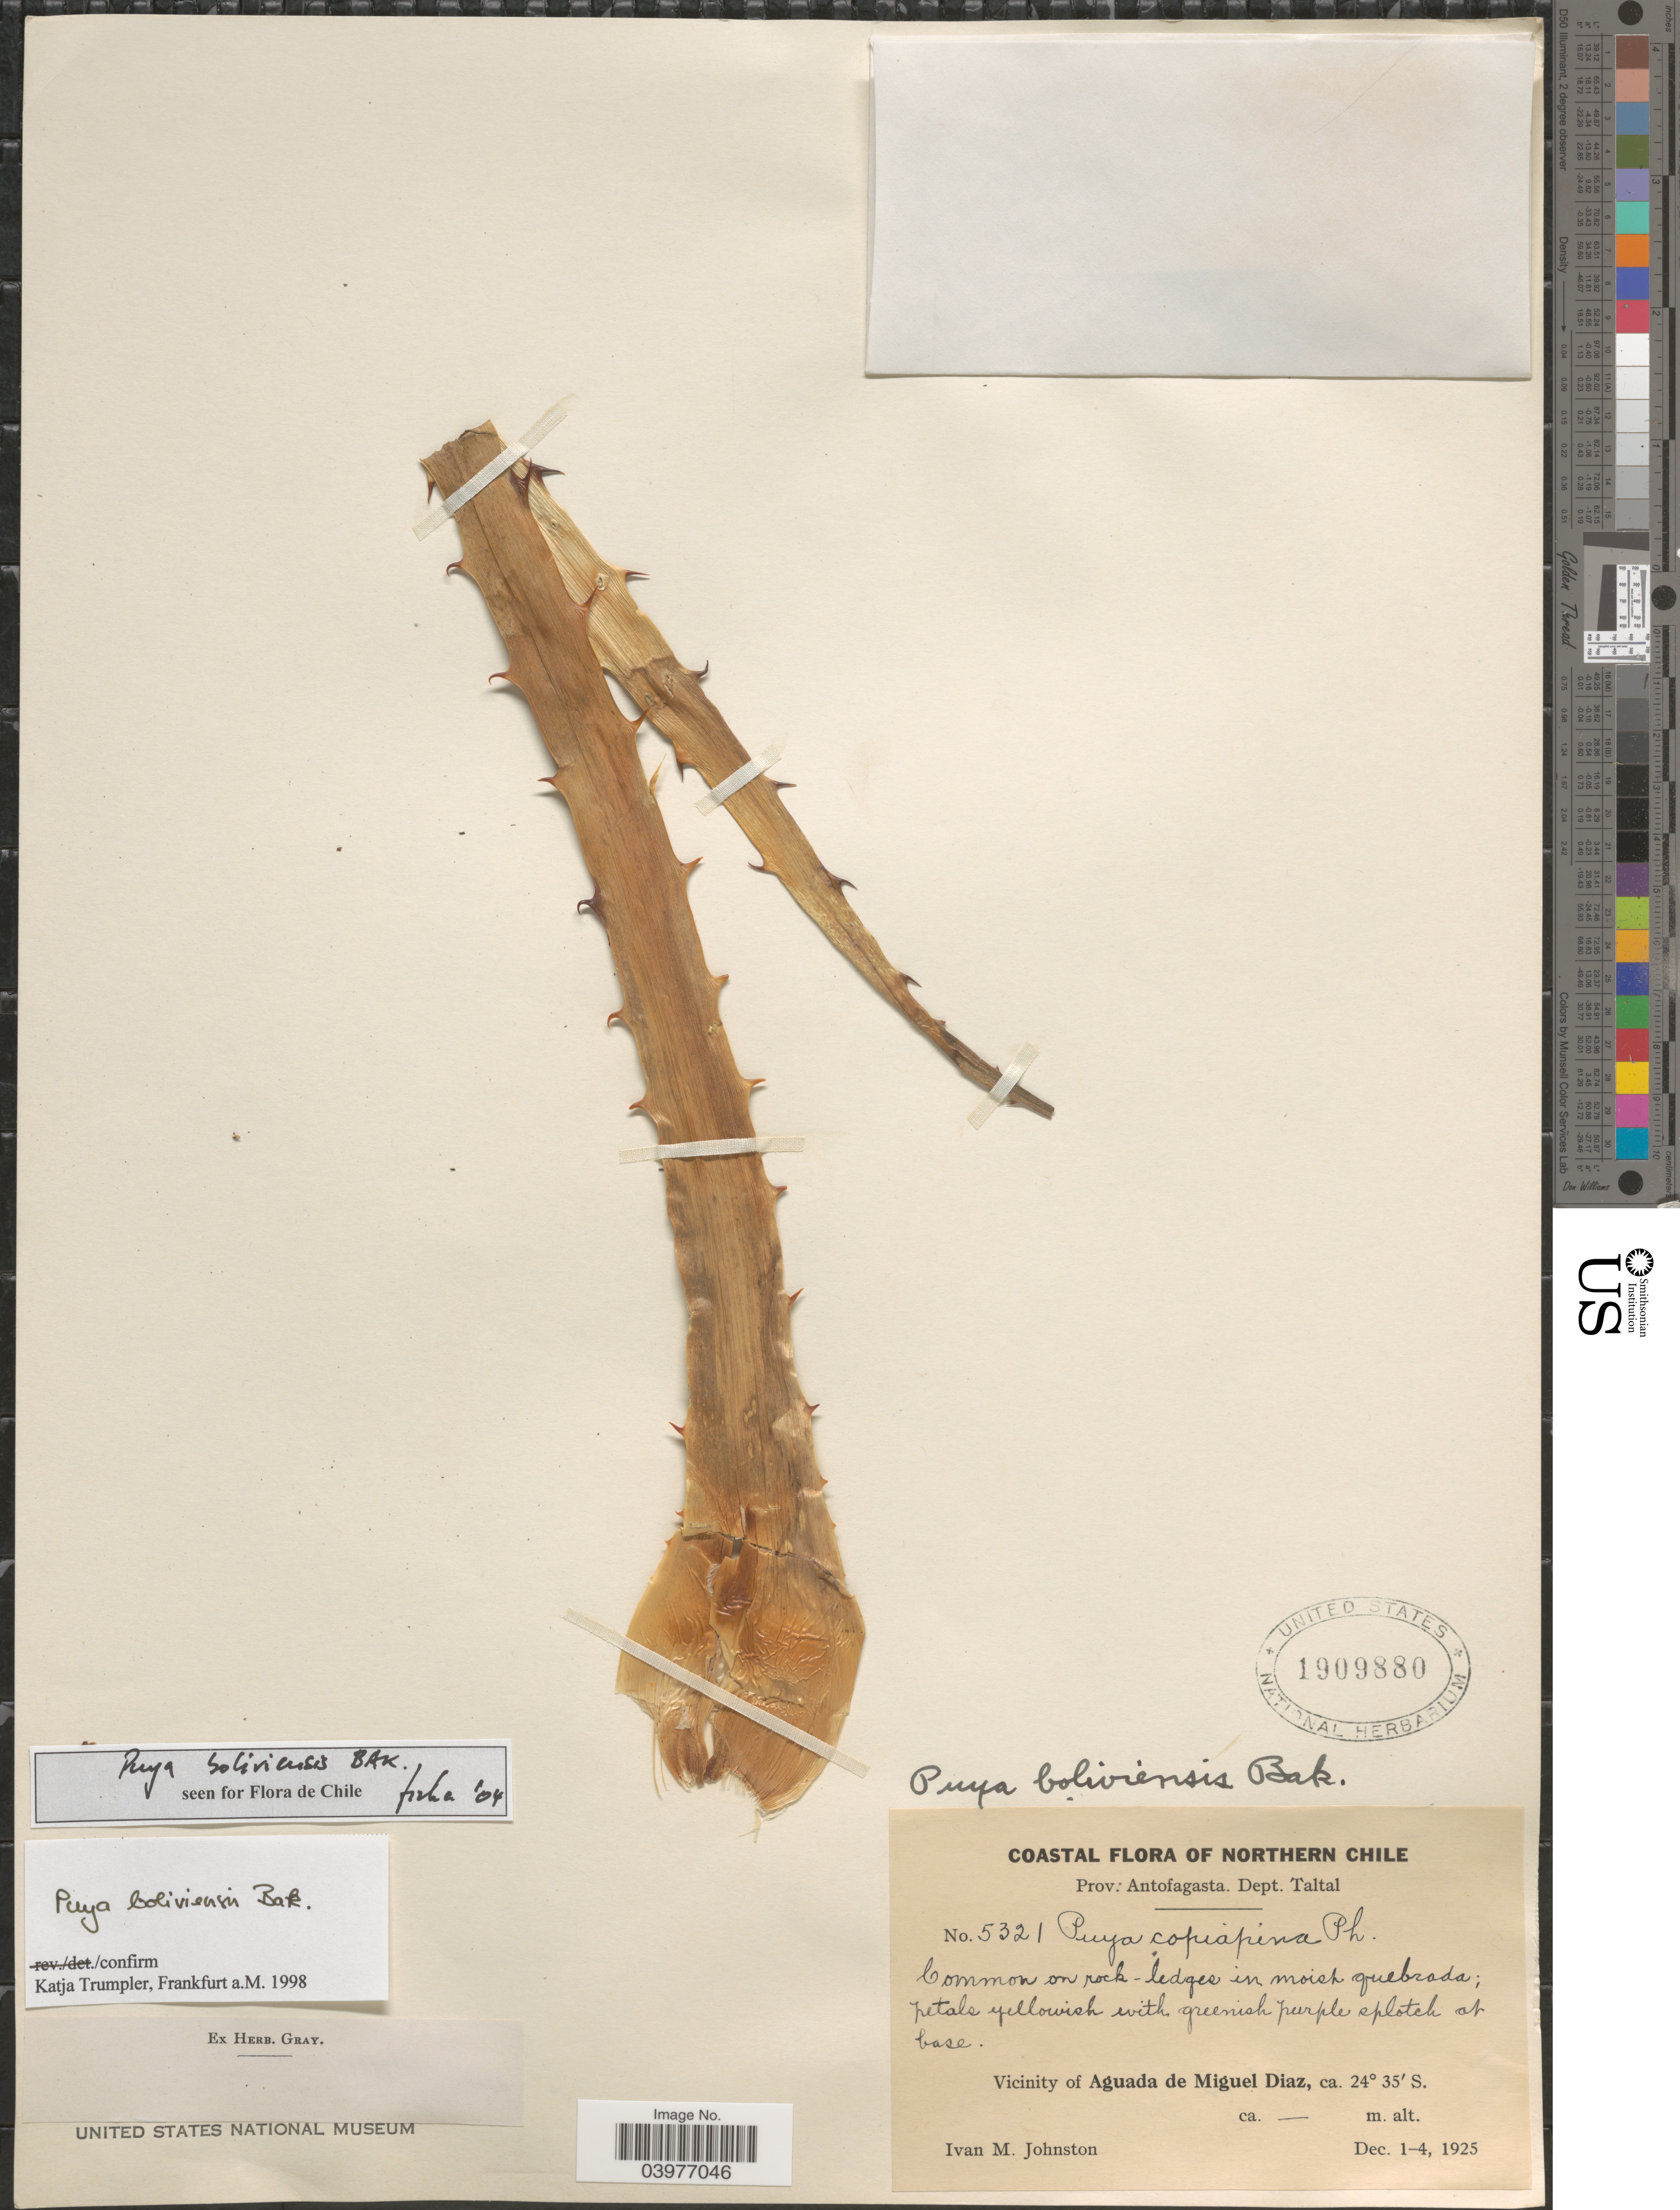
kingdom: Plantae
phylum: Tracheophyta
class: Liliopsida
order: Poales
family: Bromeliaceae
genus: Puya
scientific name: Puya boliviensis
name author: Baker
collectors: I.M. Johnston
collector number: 5321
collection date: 1925-12-01/1925-12-04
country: Chile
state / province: Antofagasta (II)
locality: Northern Chile. Dept. Taltal. Vicinity of Aguada de Miguel Diaz.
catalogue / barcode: US 1909880